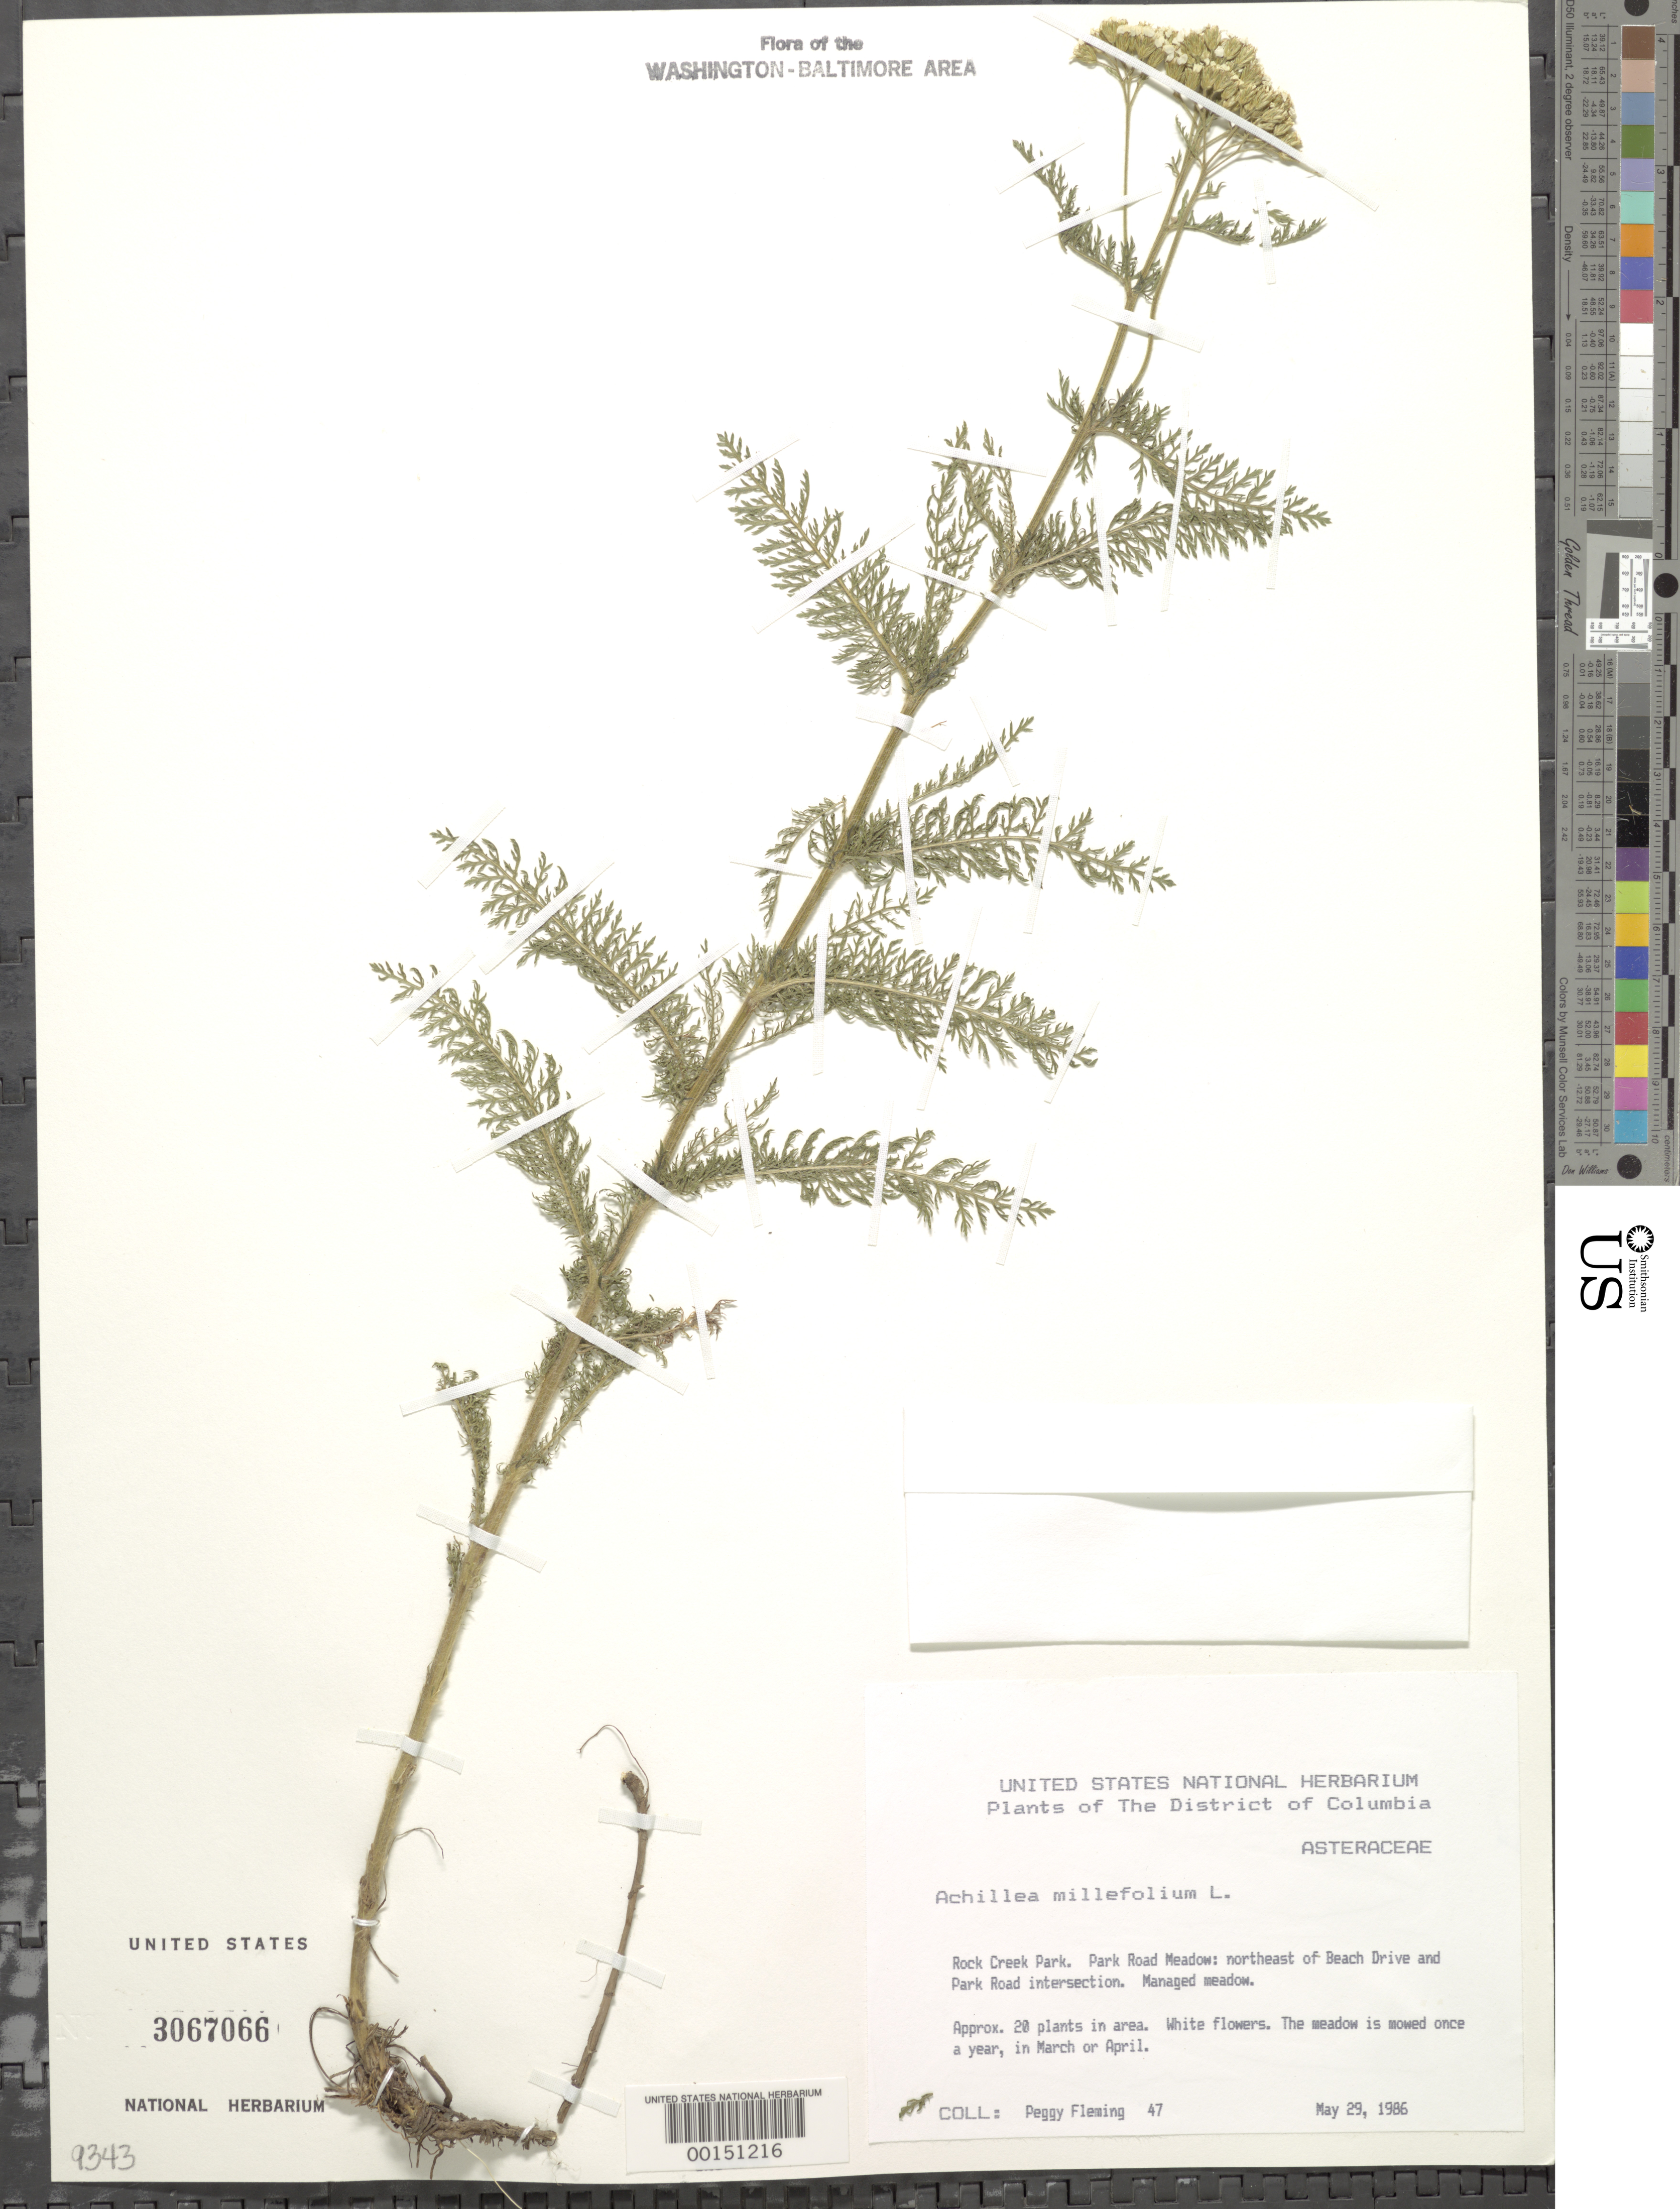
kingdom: Plantae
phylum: Tracheophyta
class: Magnoliopsida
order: Asterales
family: Asteraceae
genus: Achillea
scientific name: Achillea millefolium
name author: L.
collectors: P. Fleming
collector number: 47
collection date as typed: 29 May 1986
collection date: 1986-05-29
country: United States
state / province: District of Columbia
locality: Rock Creek Park, Park Road meadow Rock Creek Park & vicinity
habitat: Managed meadow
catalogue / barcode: US 3067066